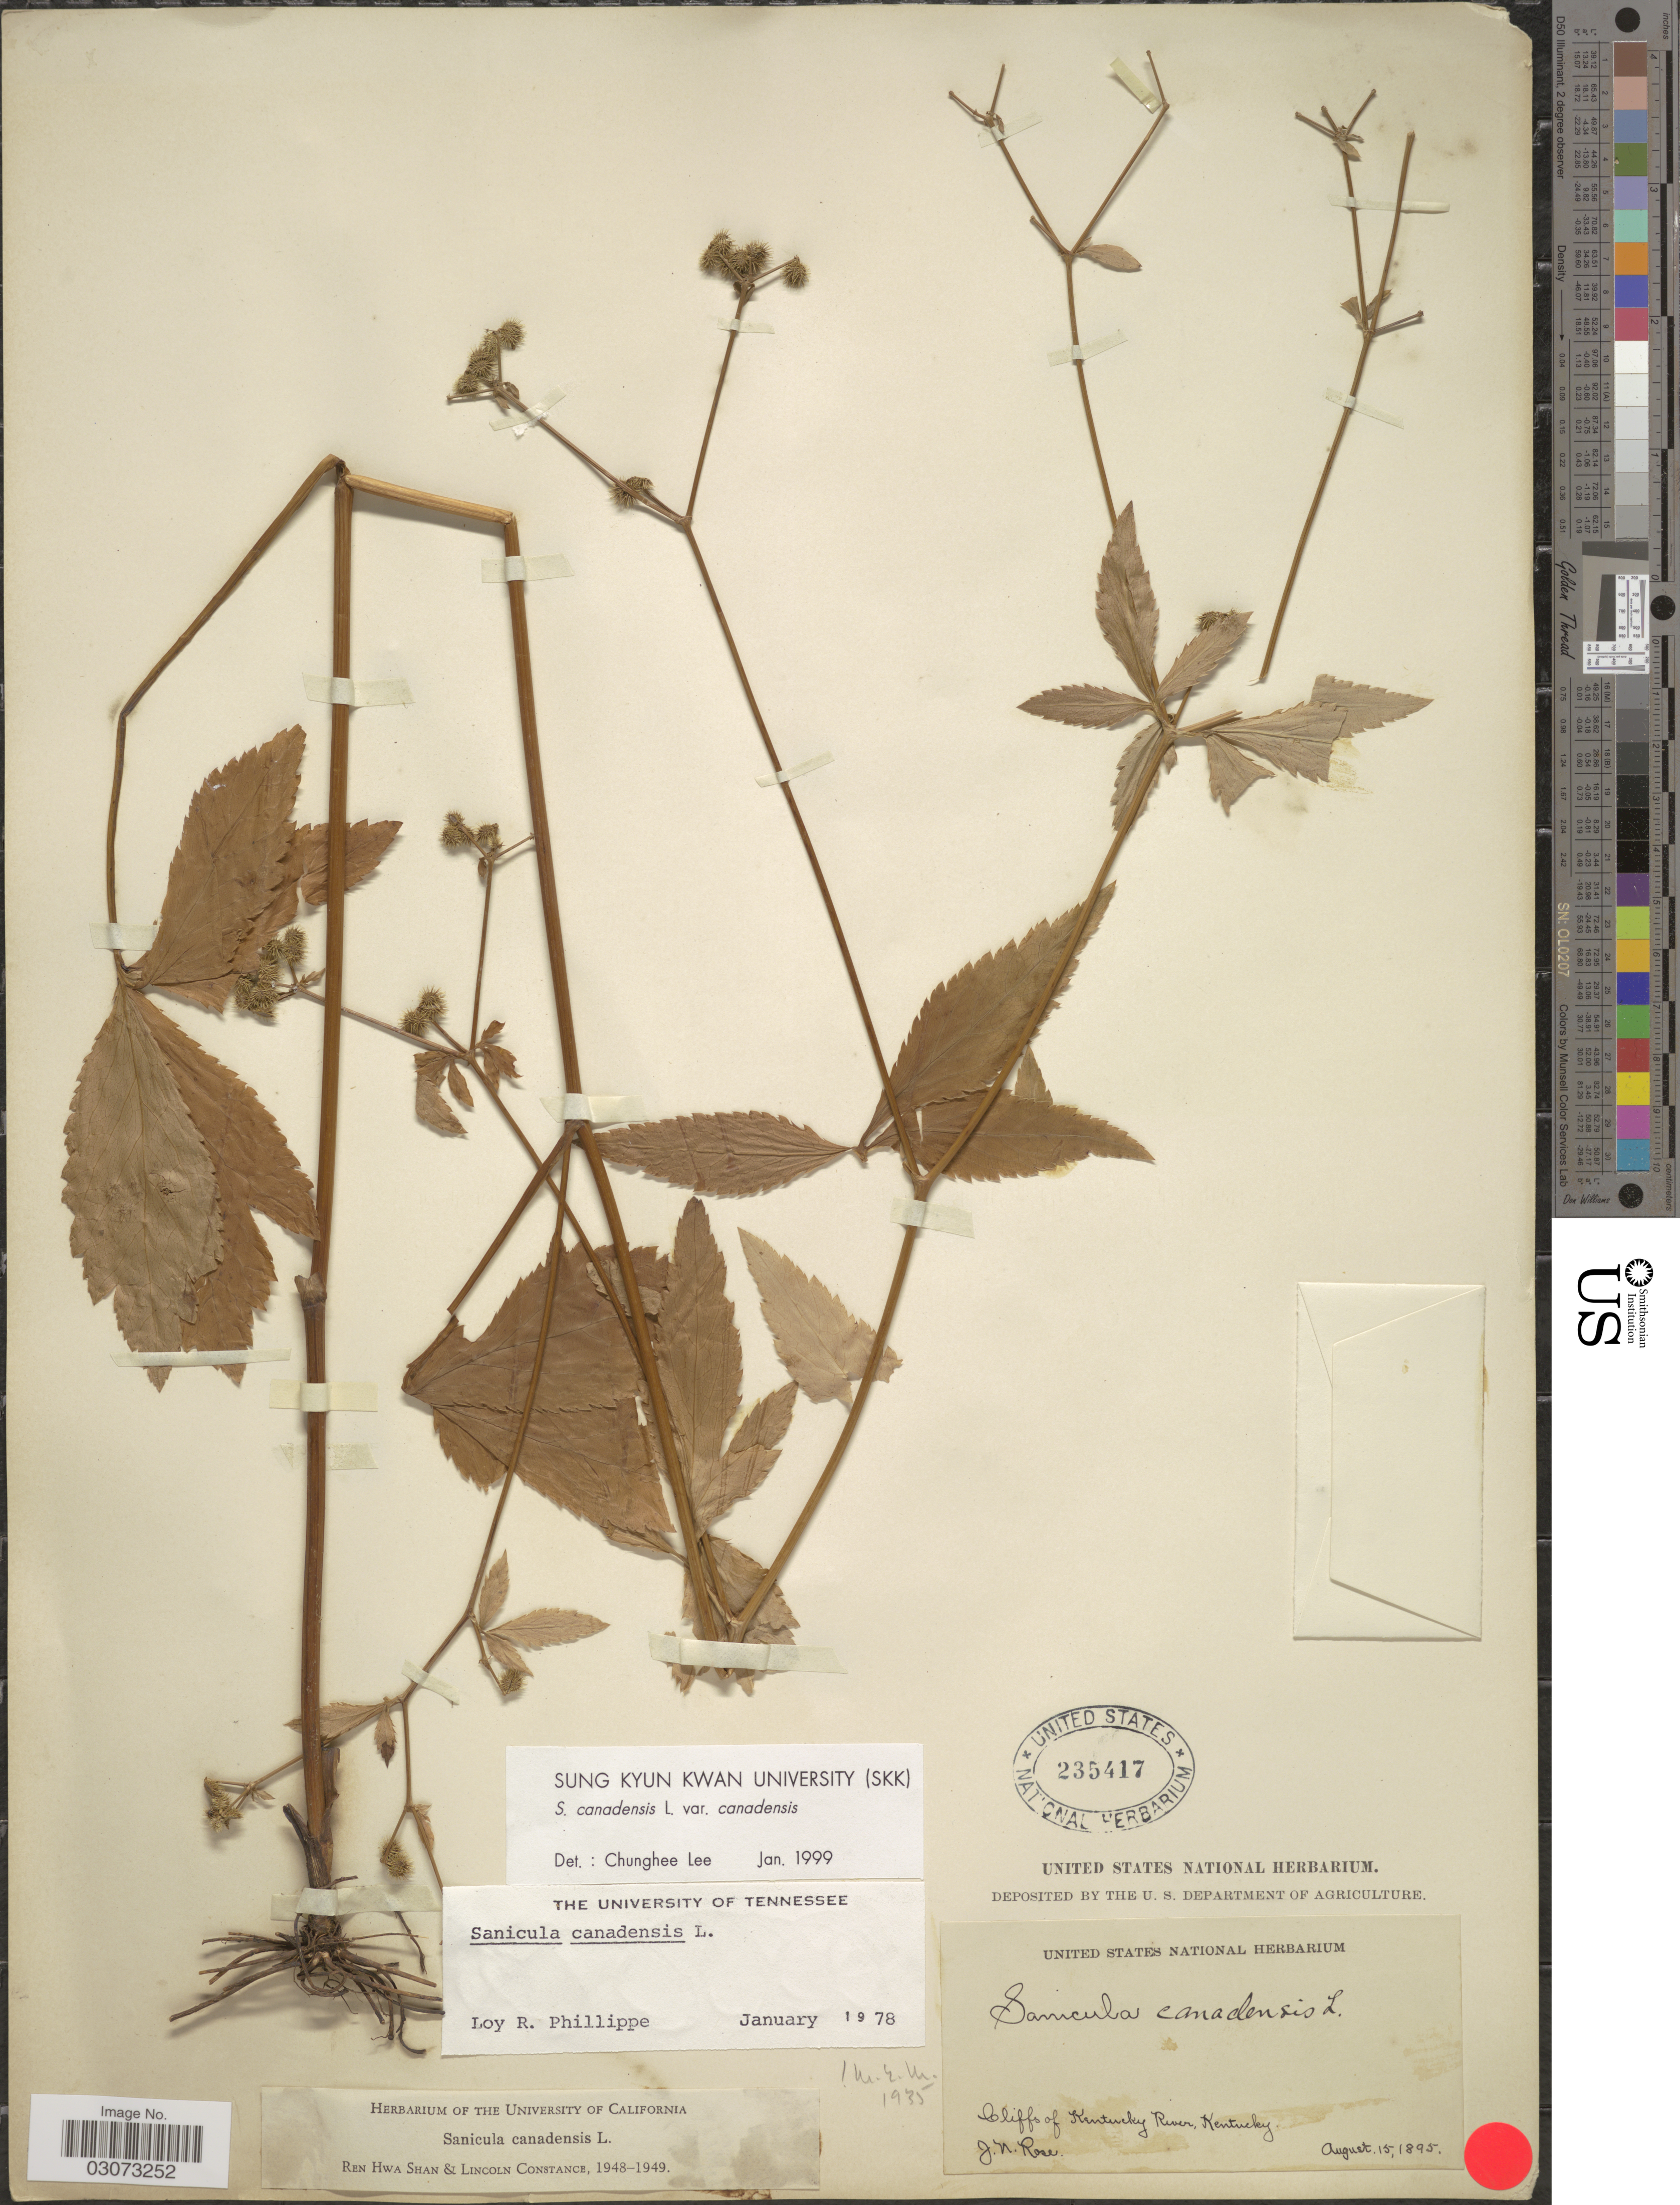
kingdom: Plantae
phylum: Tracheophyta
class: Magnoliopsida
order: Apiales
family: Apiaceae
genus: Sanicula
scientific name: Sanicula canadensis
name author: L.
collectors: J. N. Rose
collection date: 1895-08-15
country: United States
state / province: Kentucky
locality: Cliffs of Kentucky River.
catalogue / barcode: US 235417